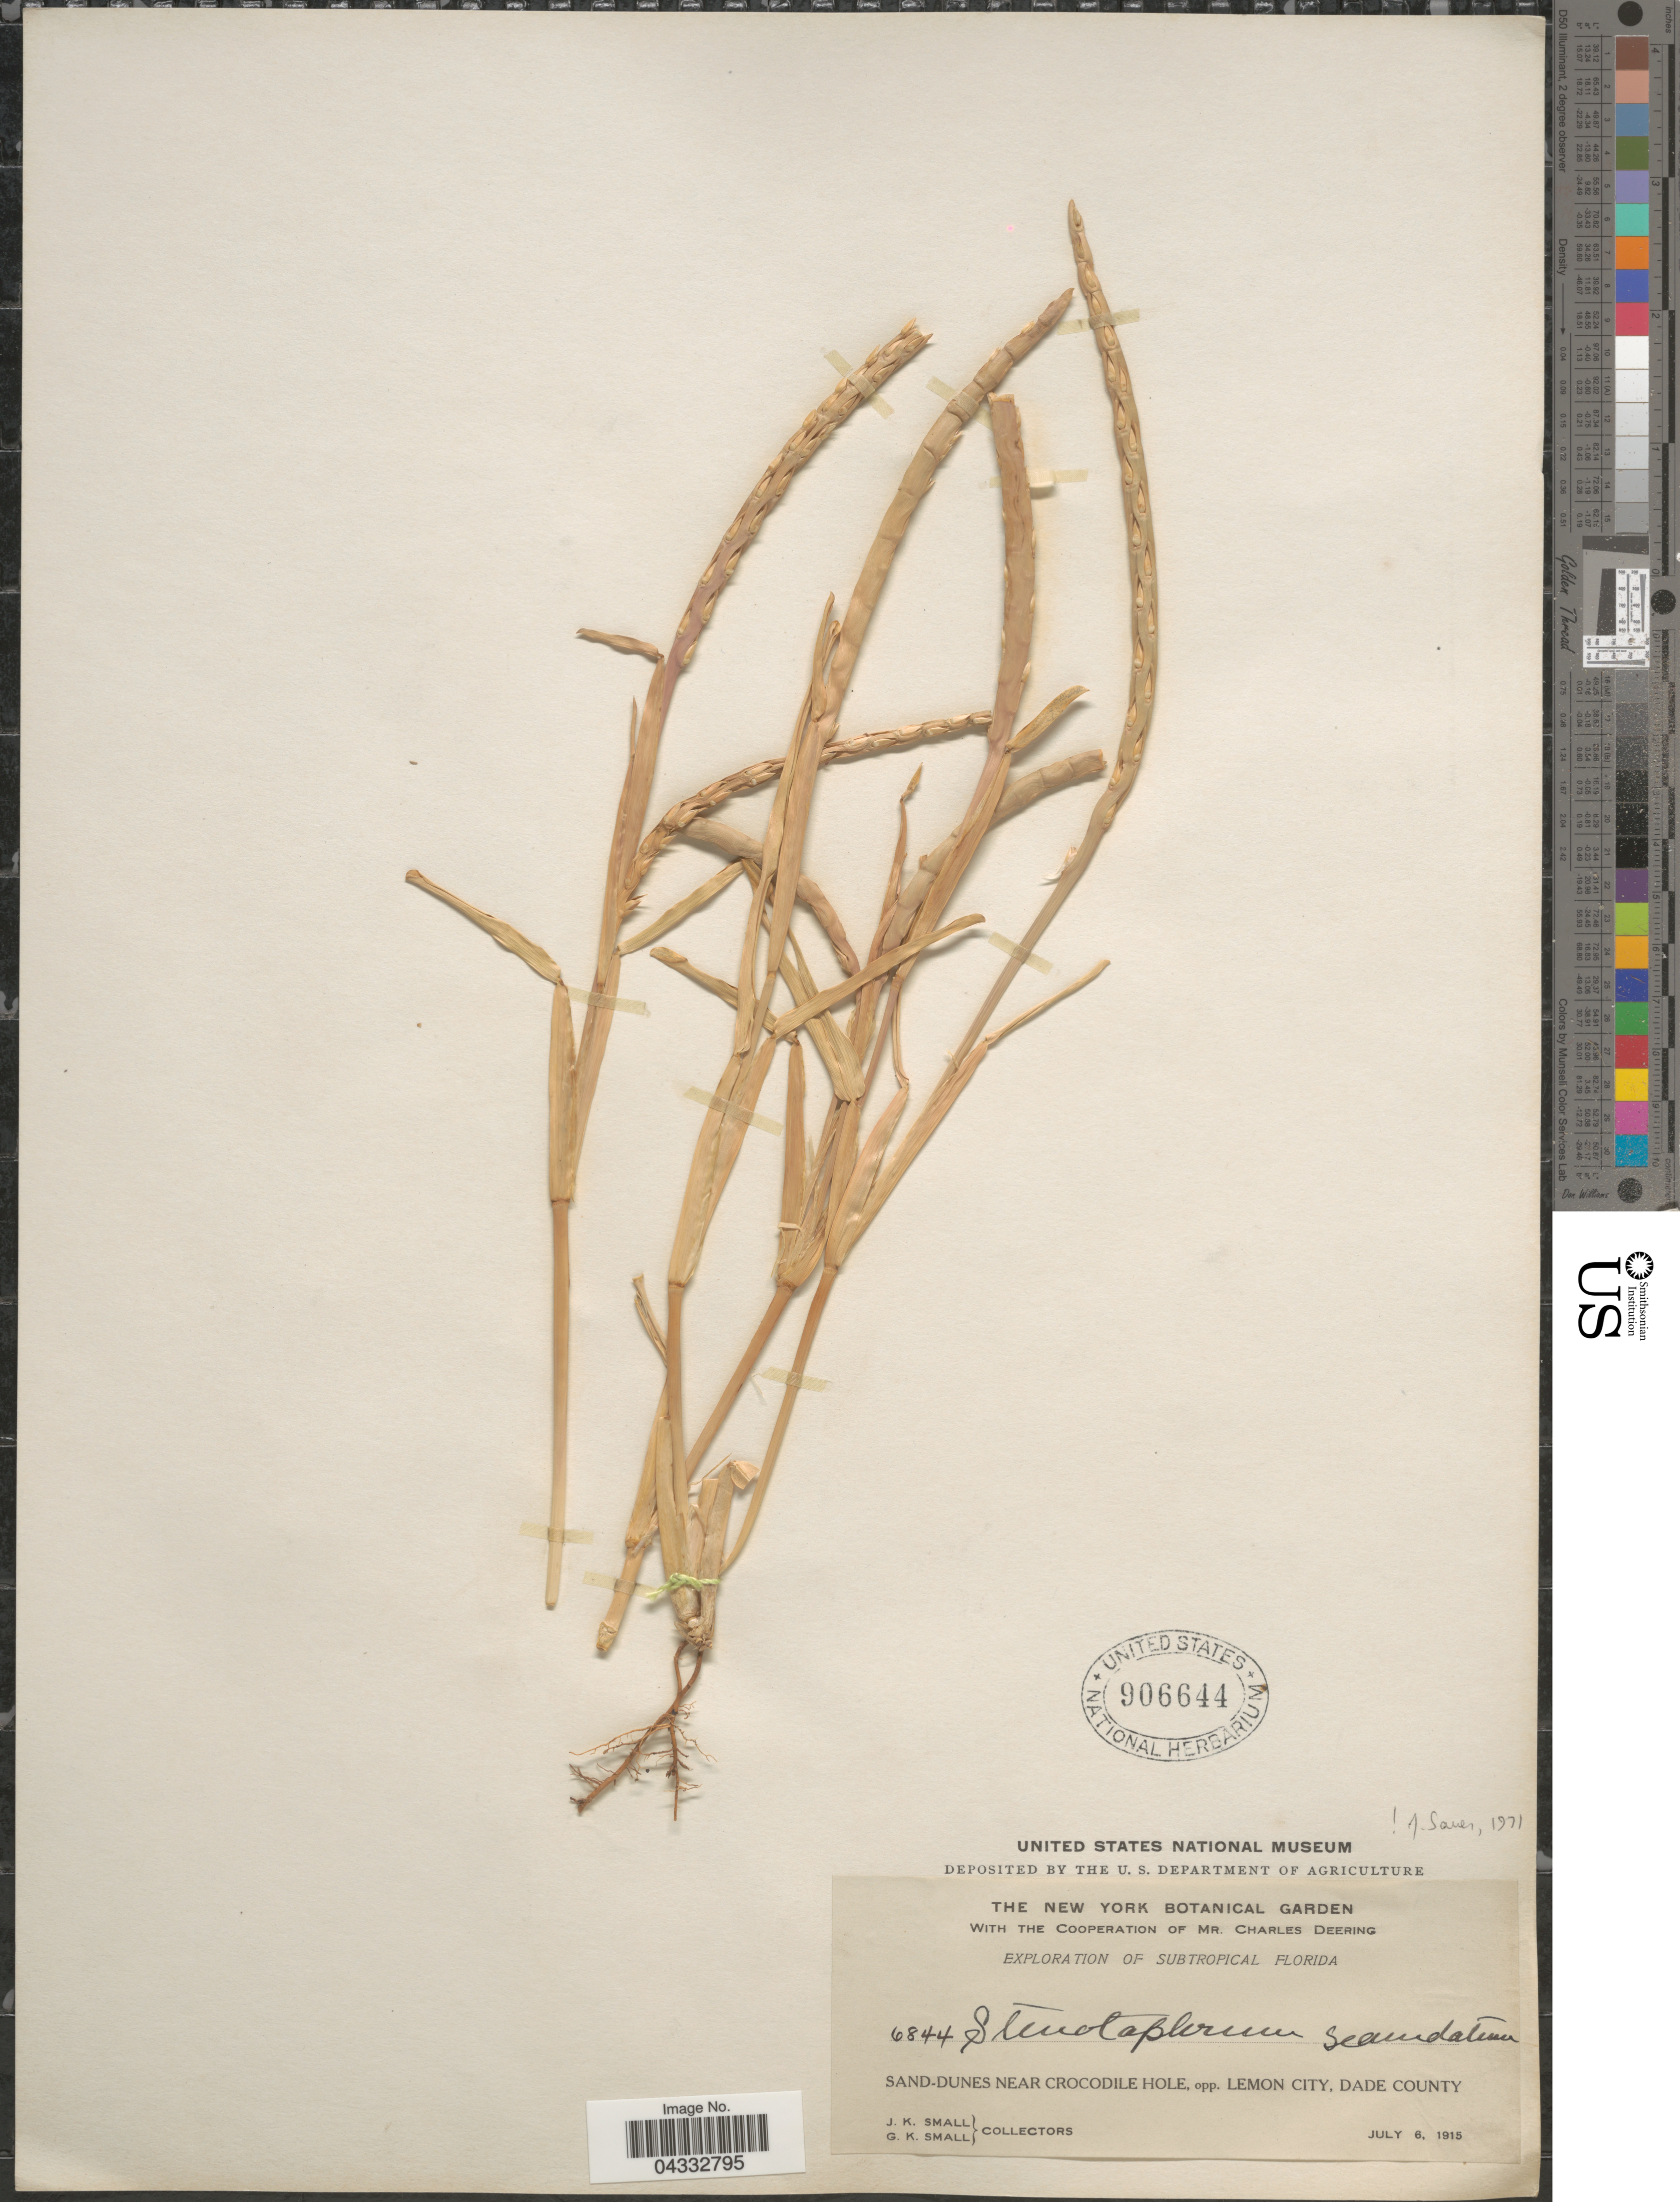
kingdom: Plantae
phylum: Tracheophyta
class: Liliopsida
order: Poales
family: Poaceae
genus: Stenotaphrum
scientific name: Stenotaphrum secundatum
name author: (Walter) Kuntze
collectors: J. K. Small & G. K. Small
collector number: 6844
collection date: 1915-07-06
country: United States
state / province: Florida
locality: Exploration of Subtropical Florida. Near Crocodile Hole, opp. Lemon City, Dade County.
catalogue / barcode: US 906644